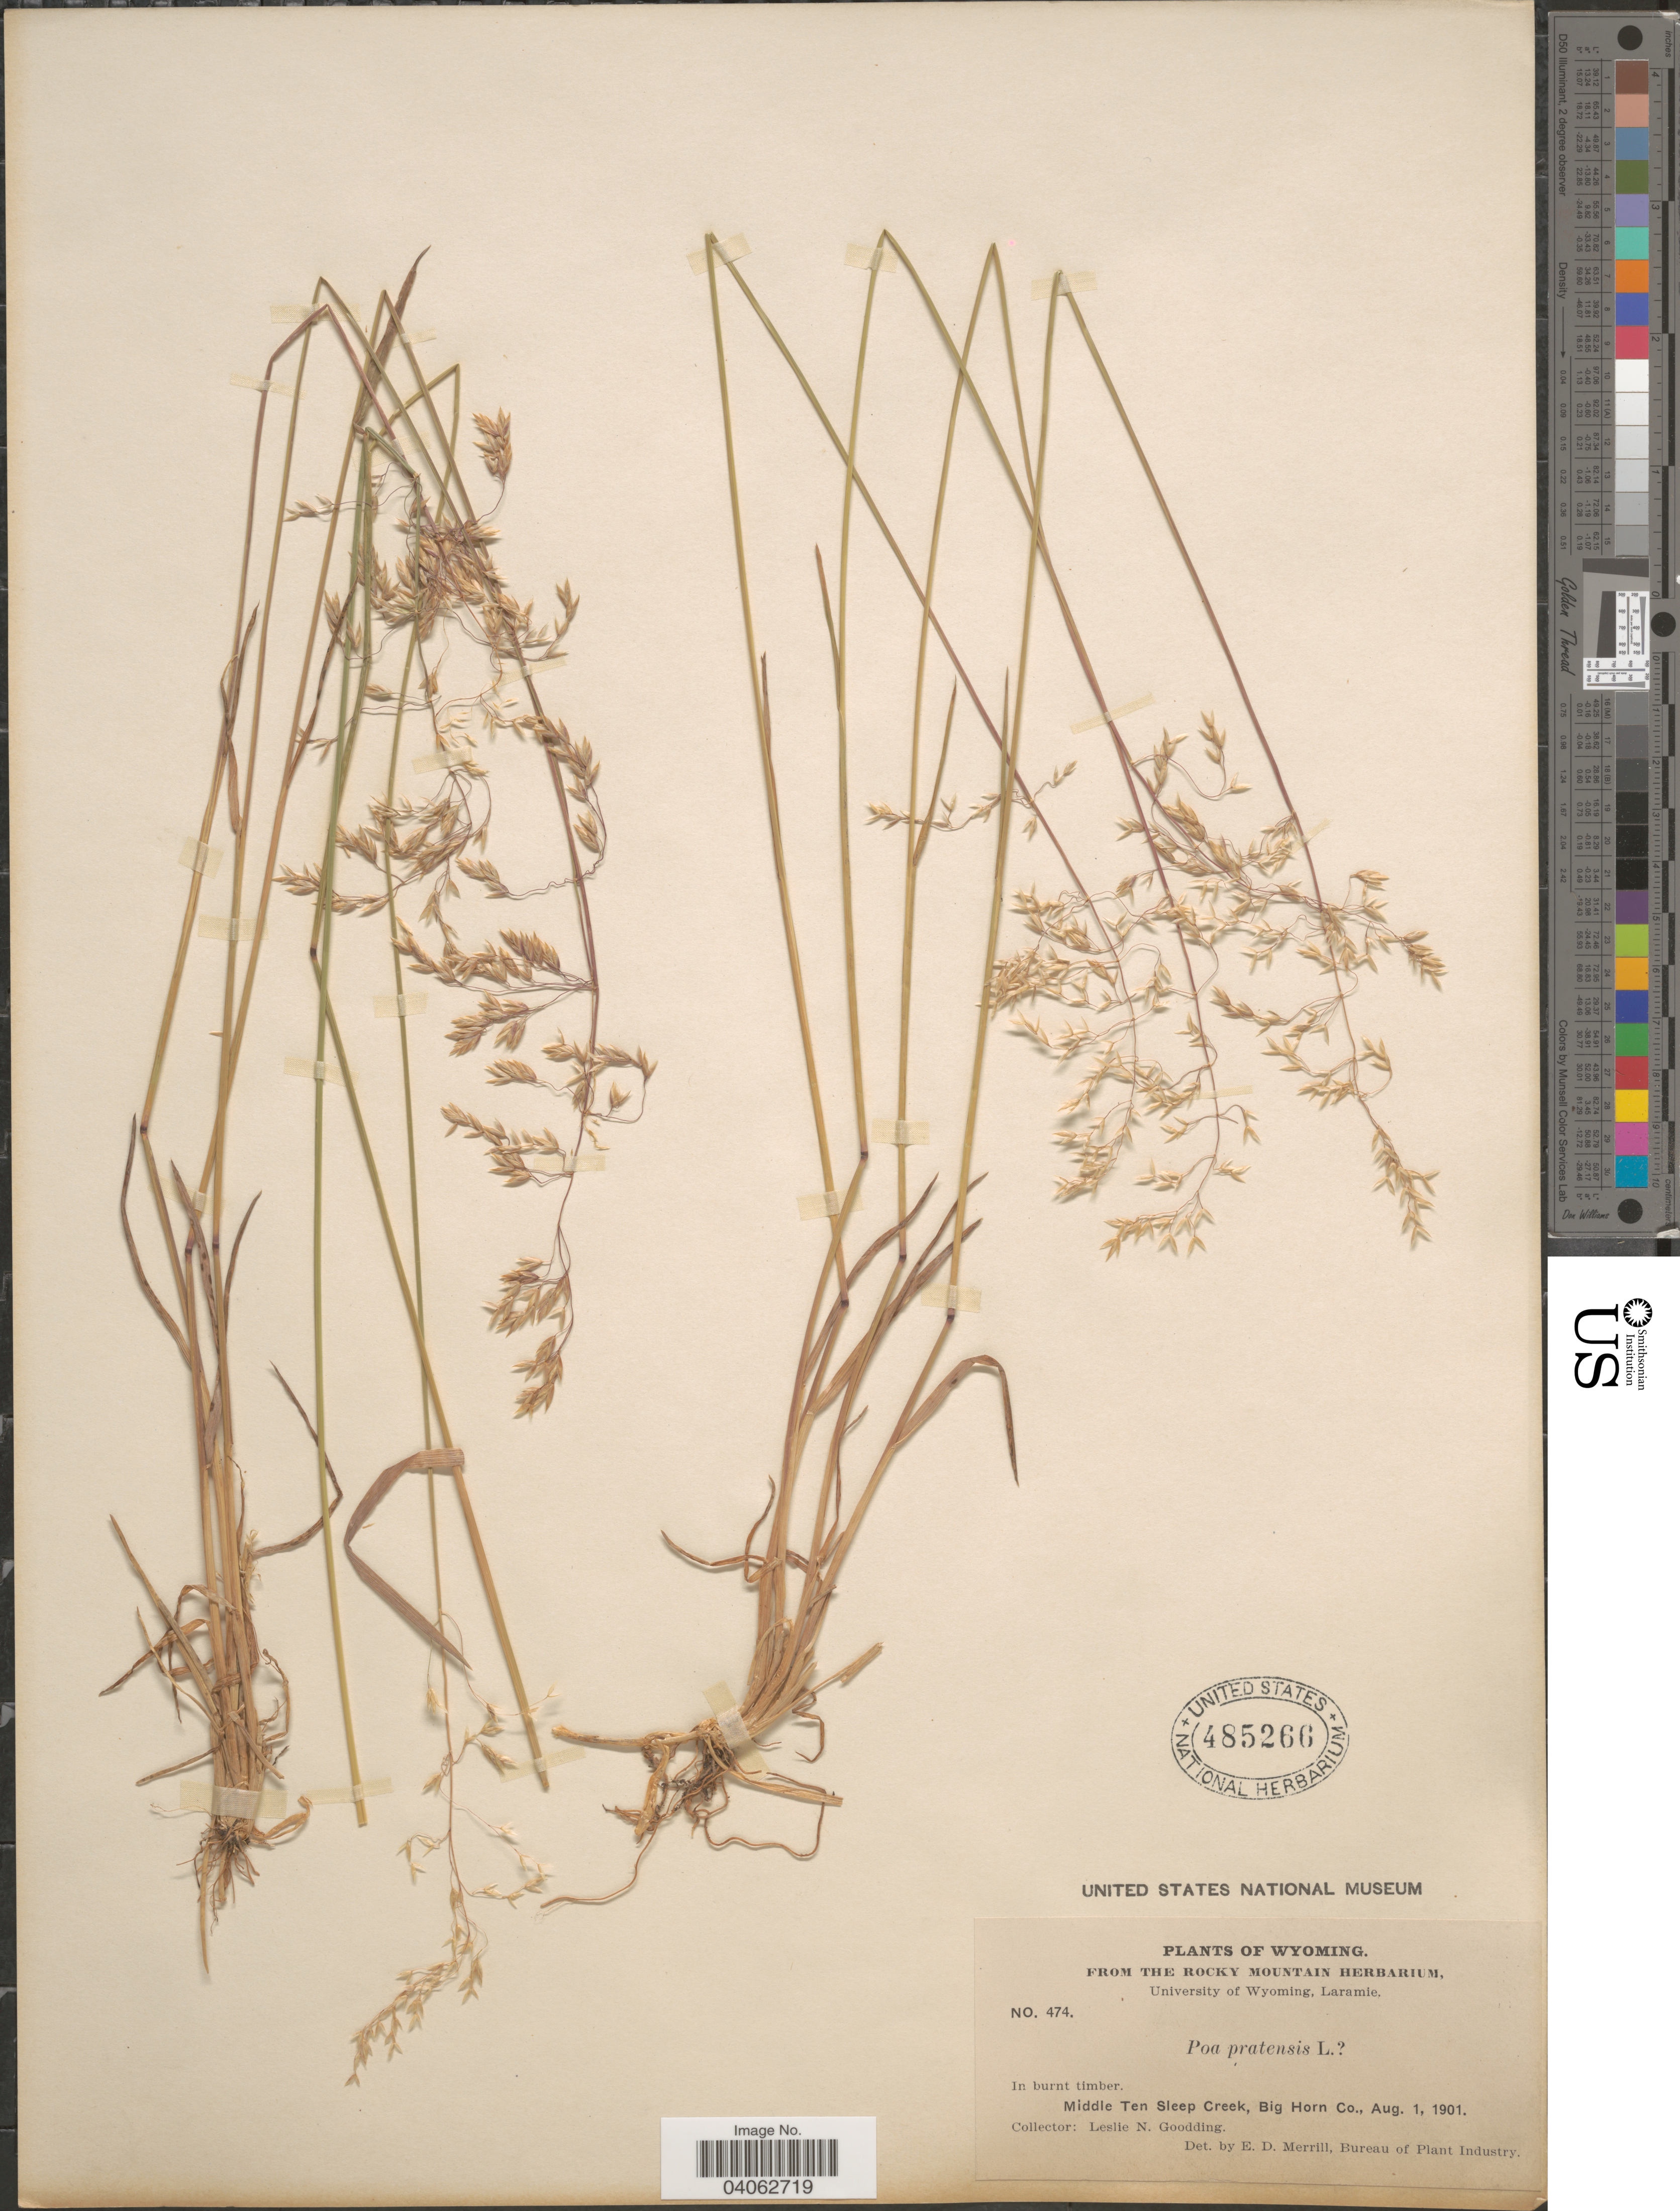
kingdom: Plantae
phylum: Tracheophyta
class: Liliopsida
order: Poales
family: Poaceae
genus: Poa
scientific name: Poa pratensis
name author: L.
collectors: L. N. Goodding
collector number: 474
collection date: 1901-08-01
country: United States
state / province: Wyoming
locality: Middle Ten Sleep Creek, Big Horn Co.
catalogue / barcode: US 485266